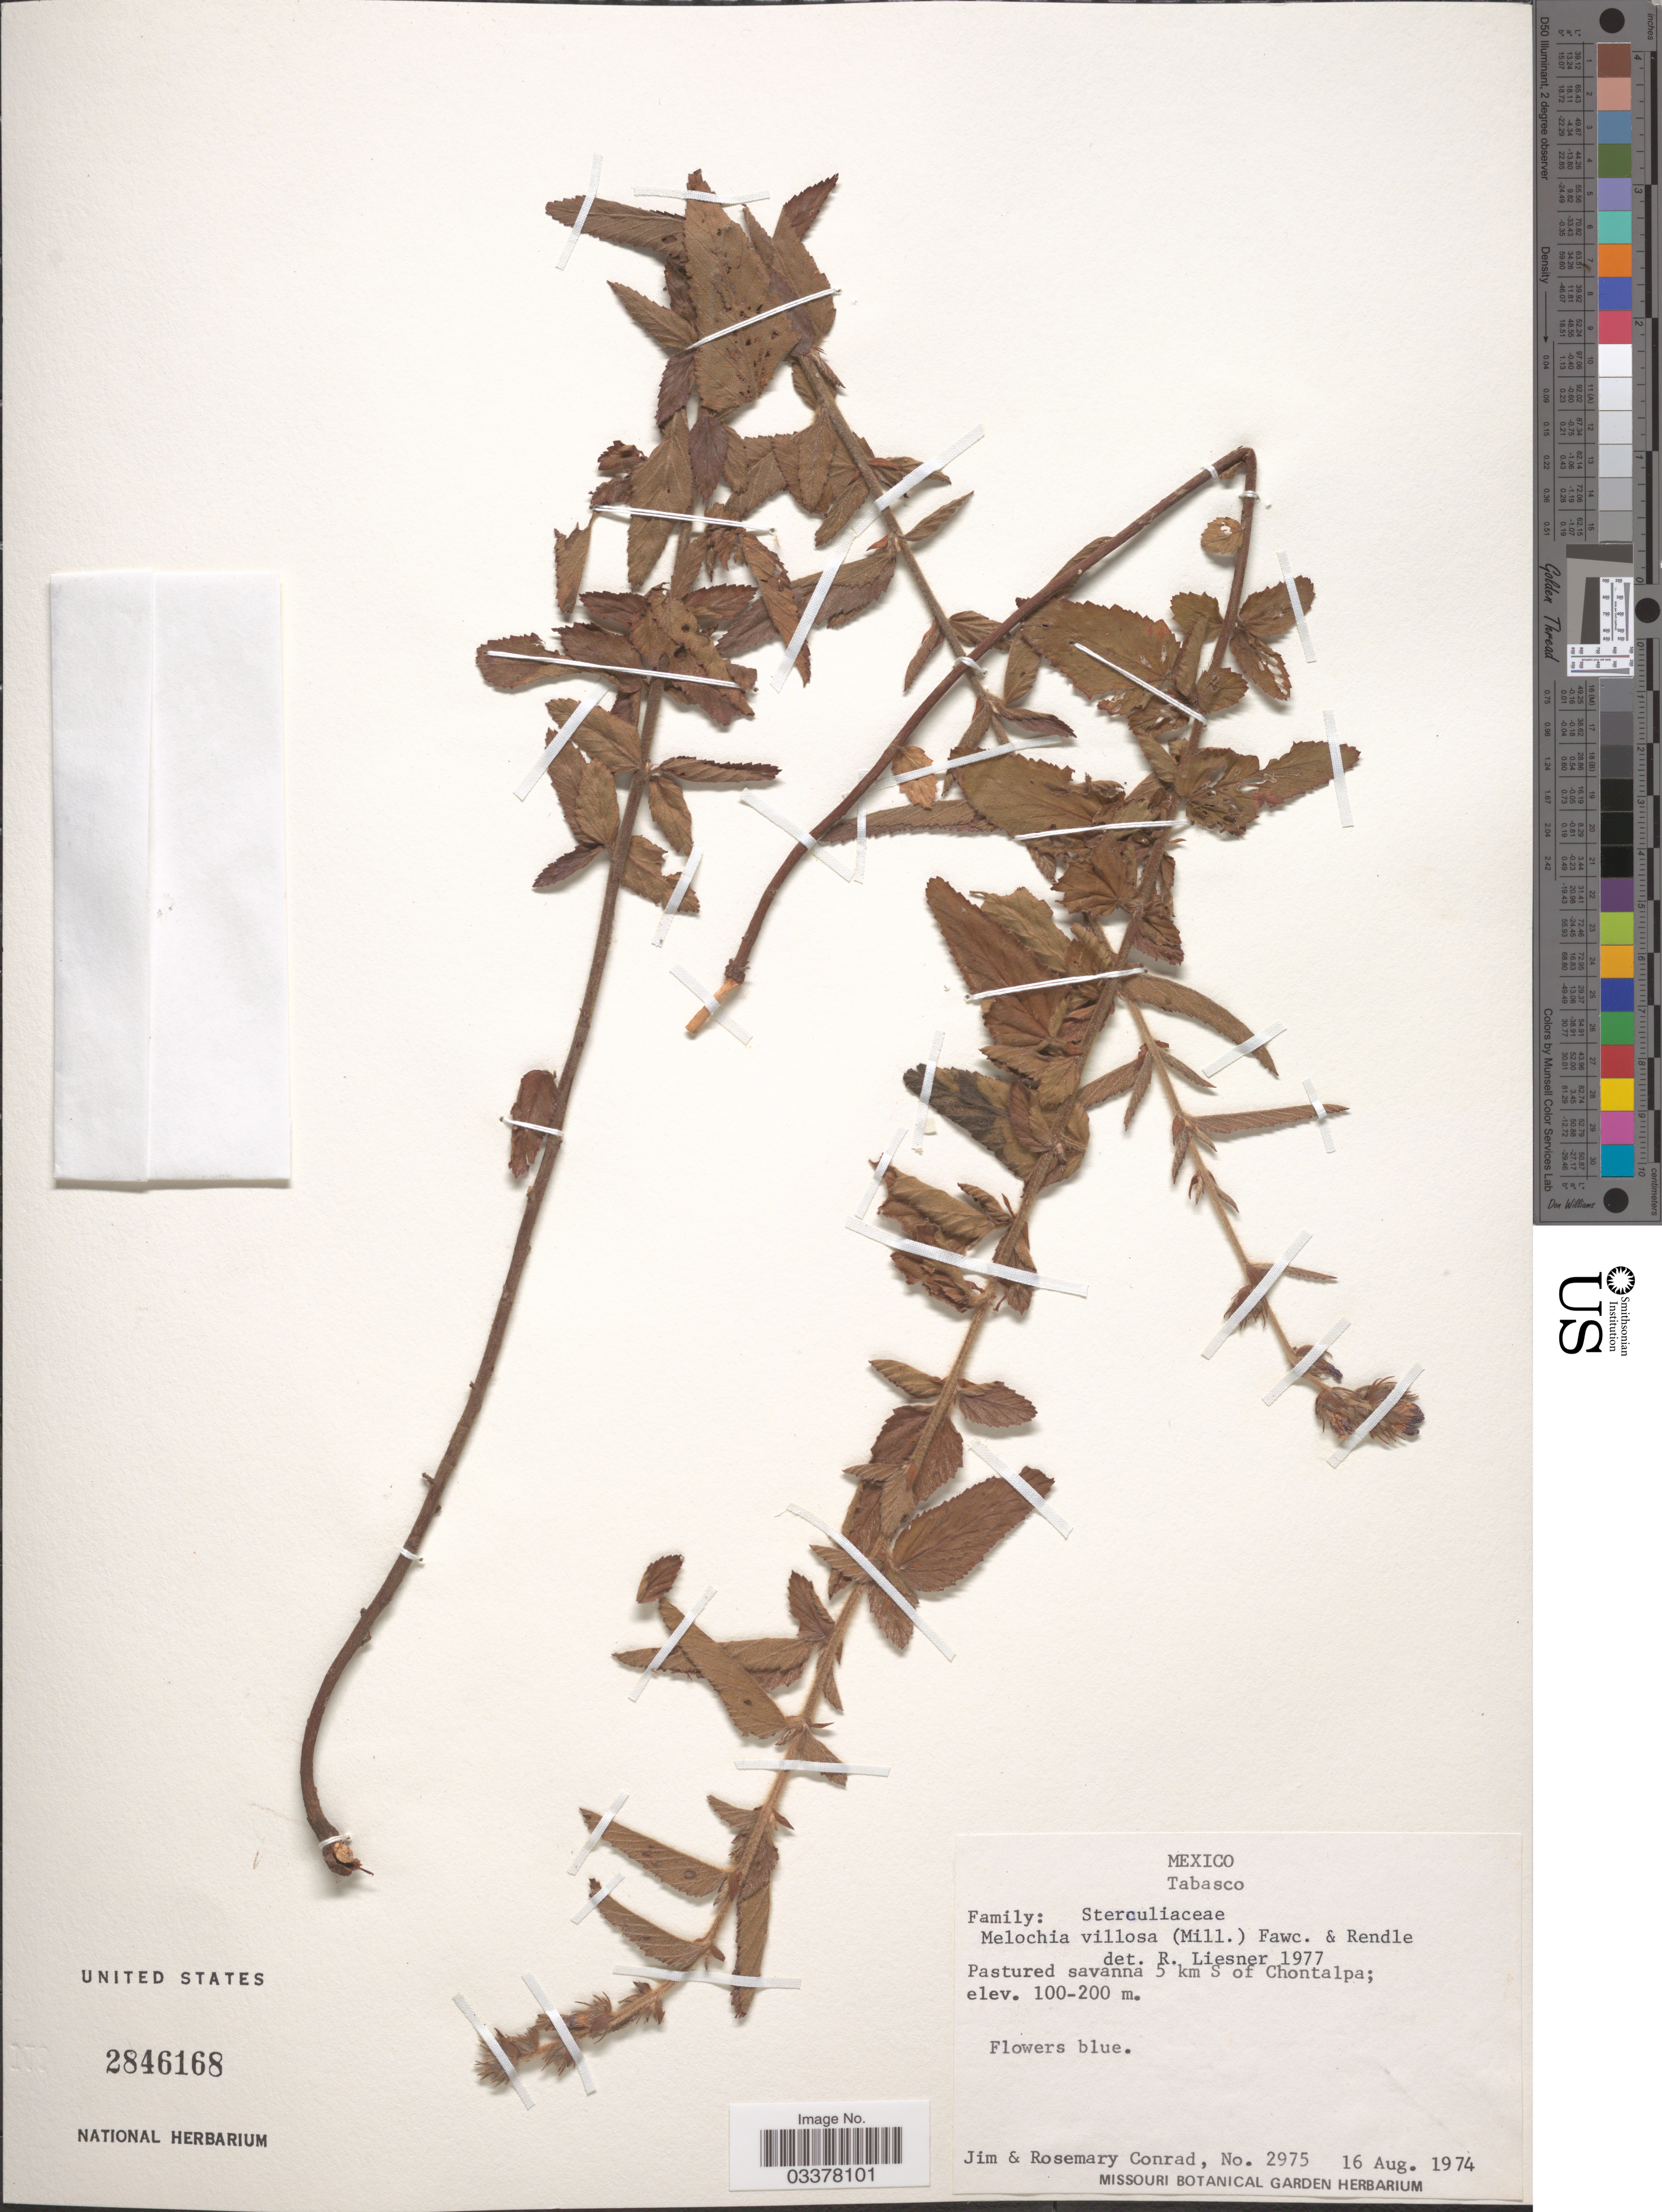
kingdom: Plantae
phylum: Tracheophyta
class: Magnoliopsida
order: Malvales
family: Malvaceae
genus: Melochia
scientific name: Melochia spicata var. spicata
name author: (L.) Fryxell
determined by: Dorr, L. J., (BOT), Smithsonian Institution - National Museum of Natural History (UNITED STATES)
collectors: J. Conrad & R. Conrad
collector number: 2975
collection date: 1974-08-16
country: Mexico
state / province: Tabasco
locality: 5 km S of Chontalpa.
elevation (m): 100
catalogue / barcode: US 2846168